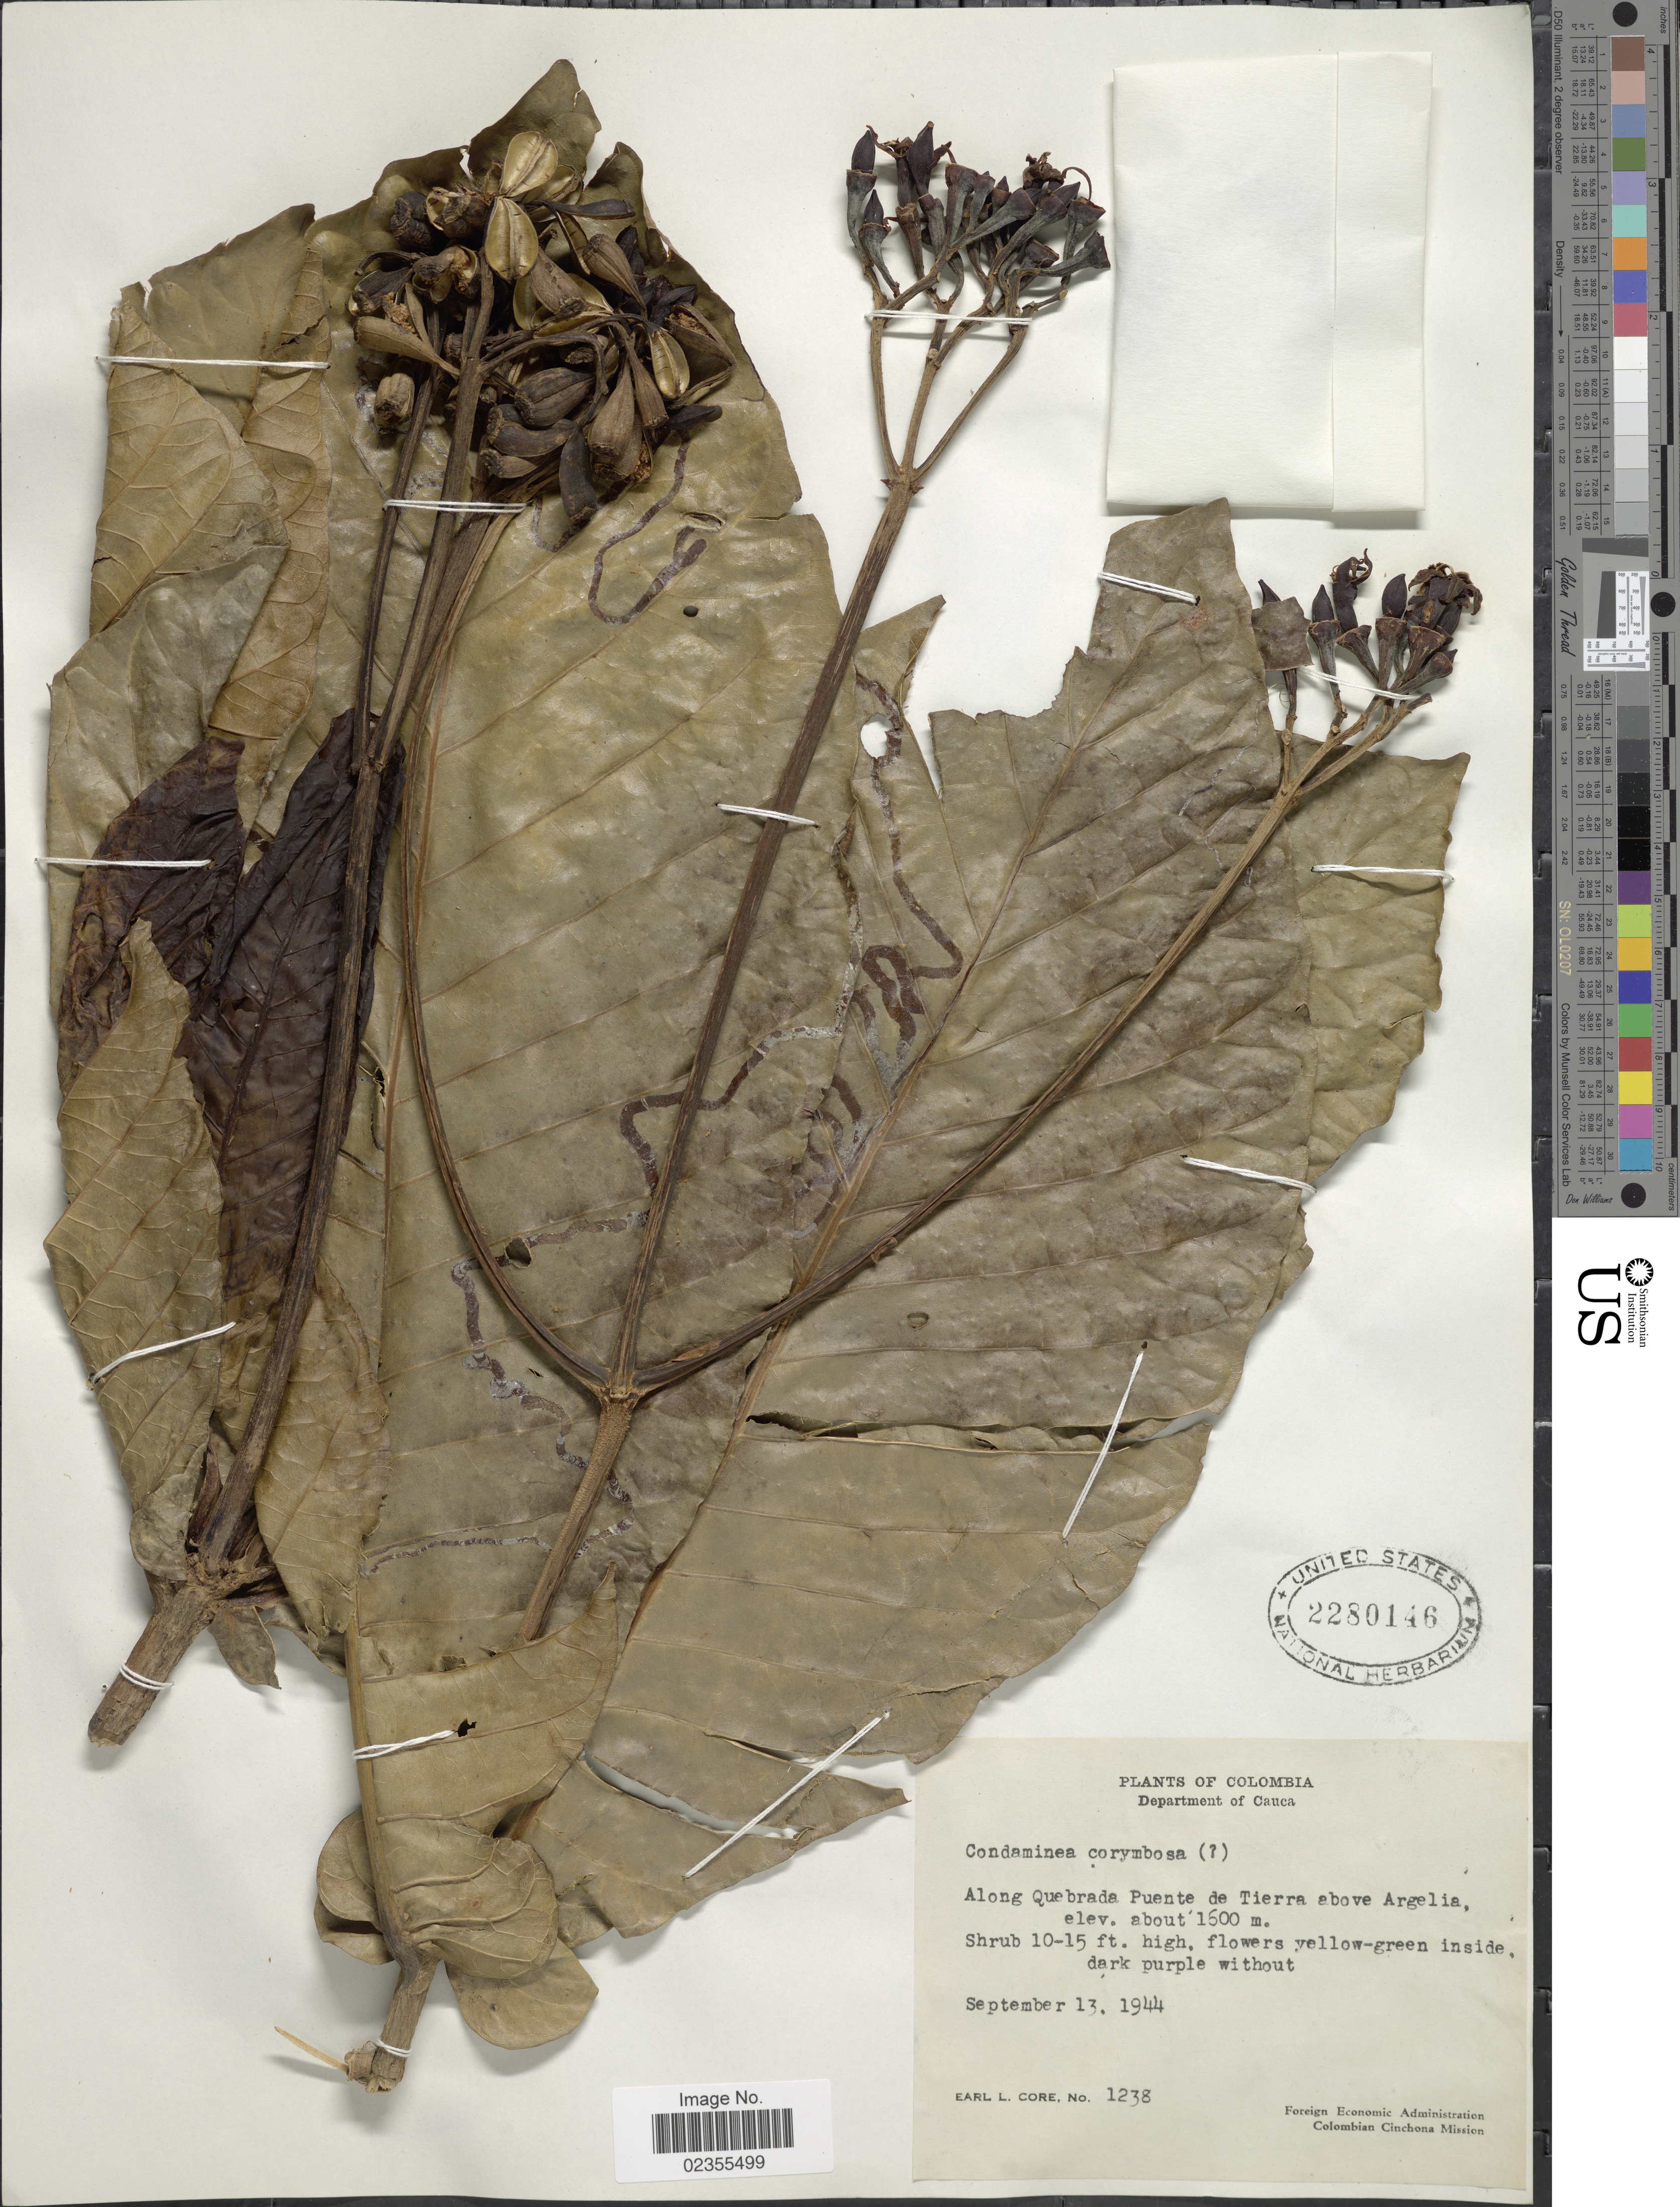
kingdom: Plantae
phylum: Tracheophyta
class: Magnoliopsida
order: Gentianales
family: Rubiaceae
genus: Condaminea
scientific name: Condaminea corymbosa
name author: (Ruiz & Pav.) DC.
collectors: E. L. Core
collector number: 1238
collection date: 1944-09-13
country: Colombia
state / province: Cauca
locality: Along Quebrada Puente de Tierra above Argelia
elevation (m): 1600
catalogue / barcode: US 2280146